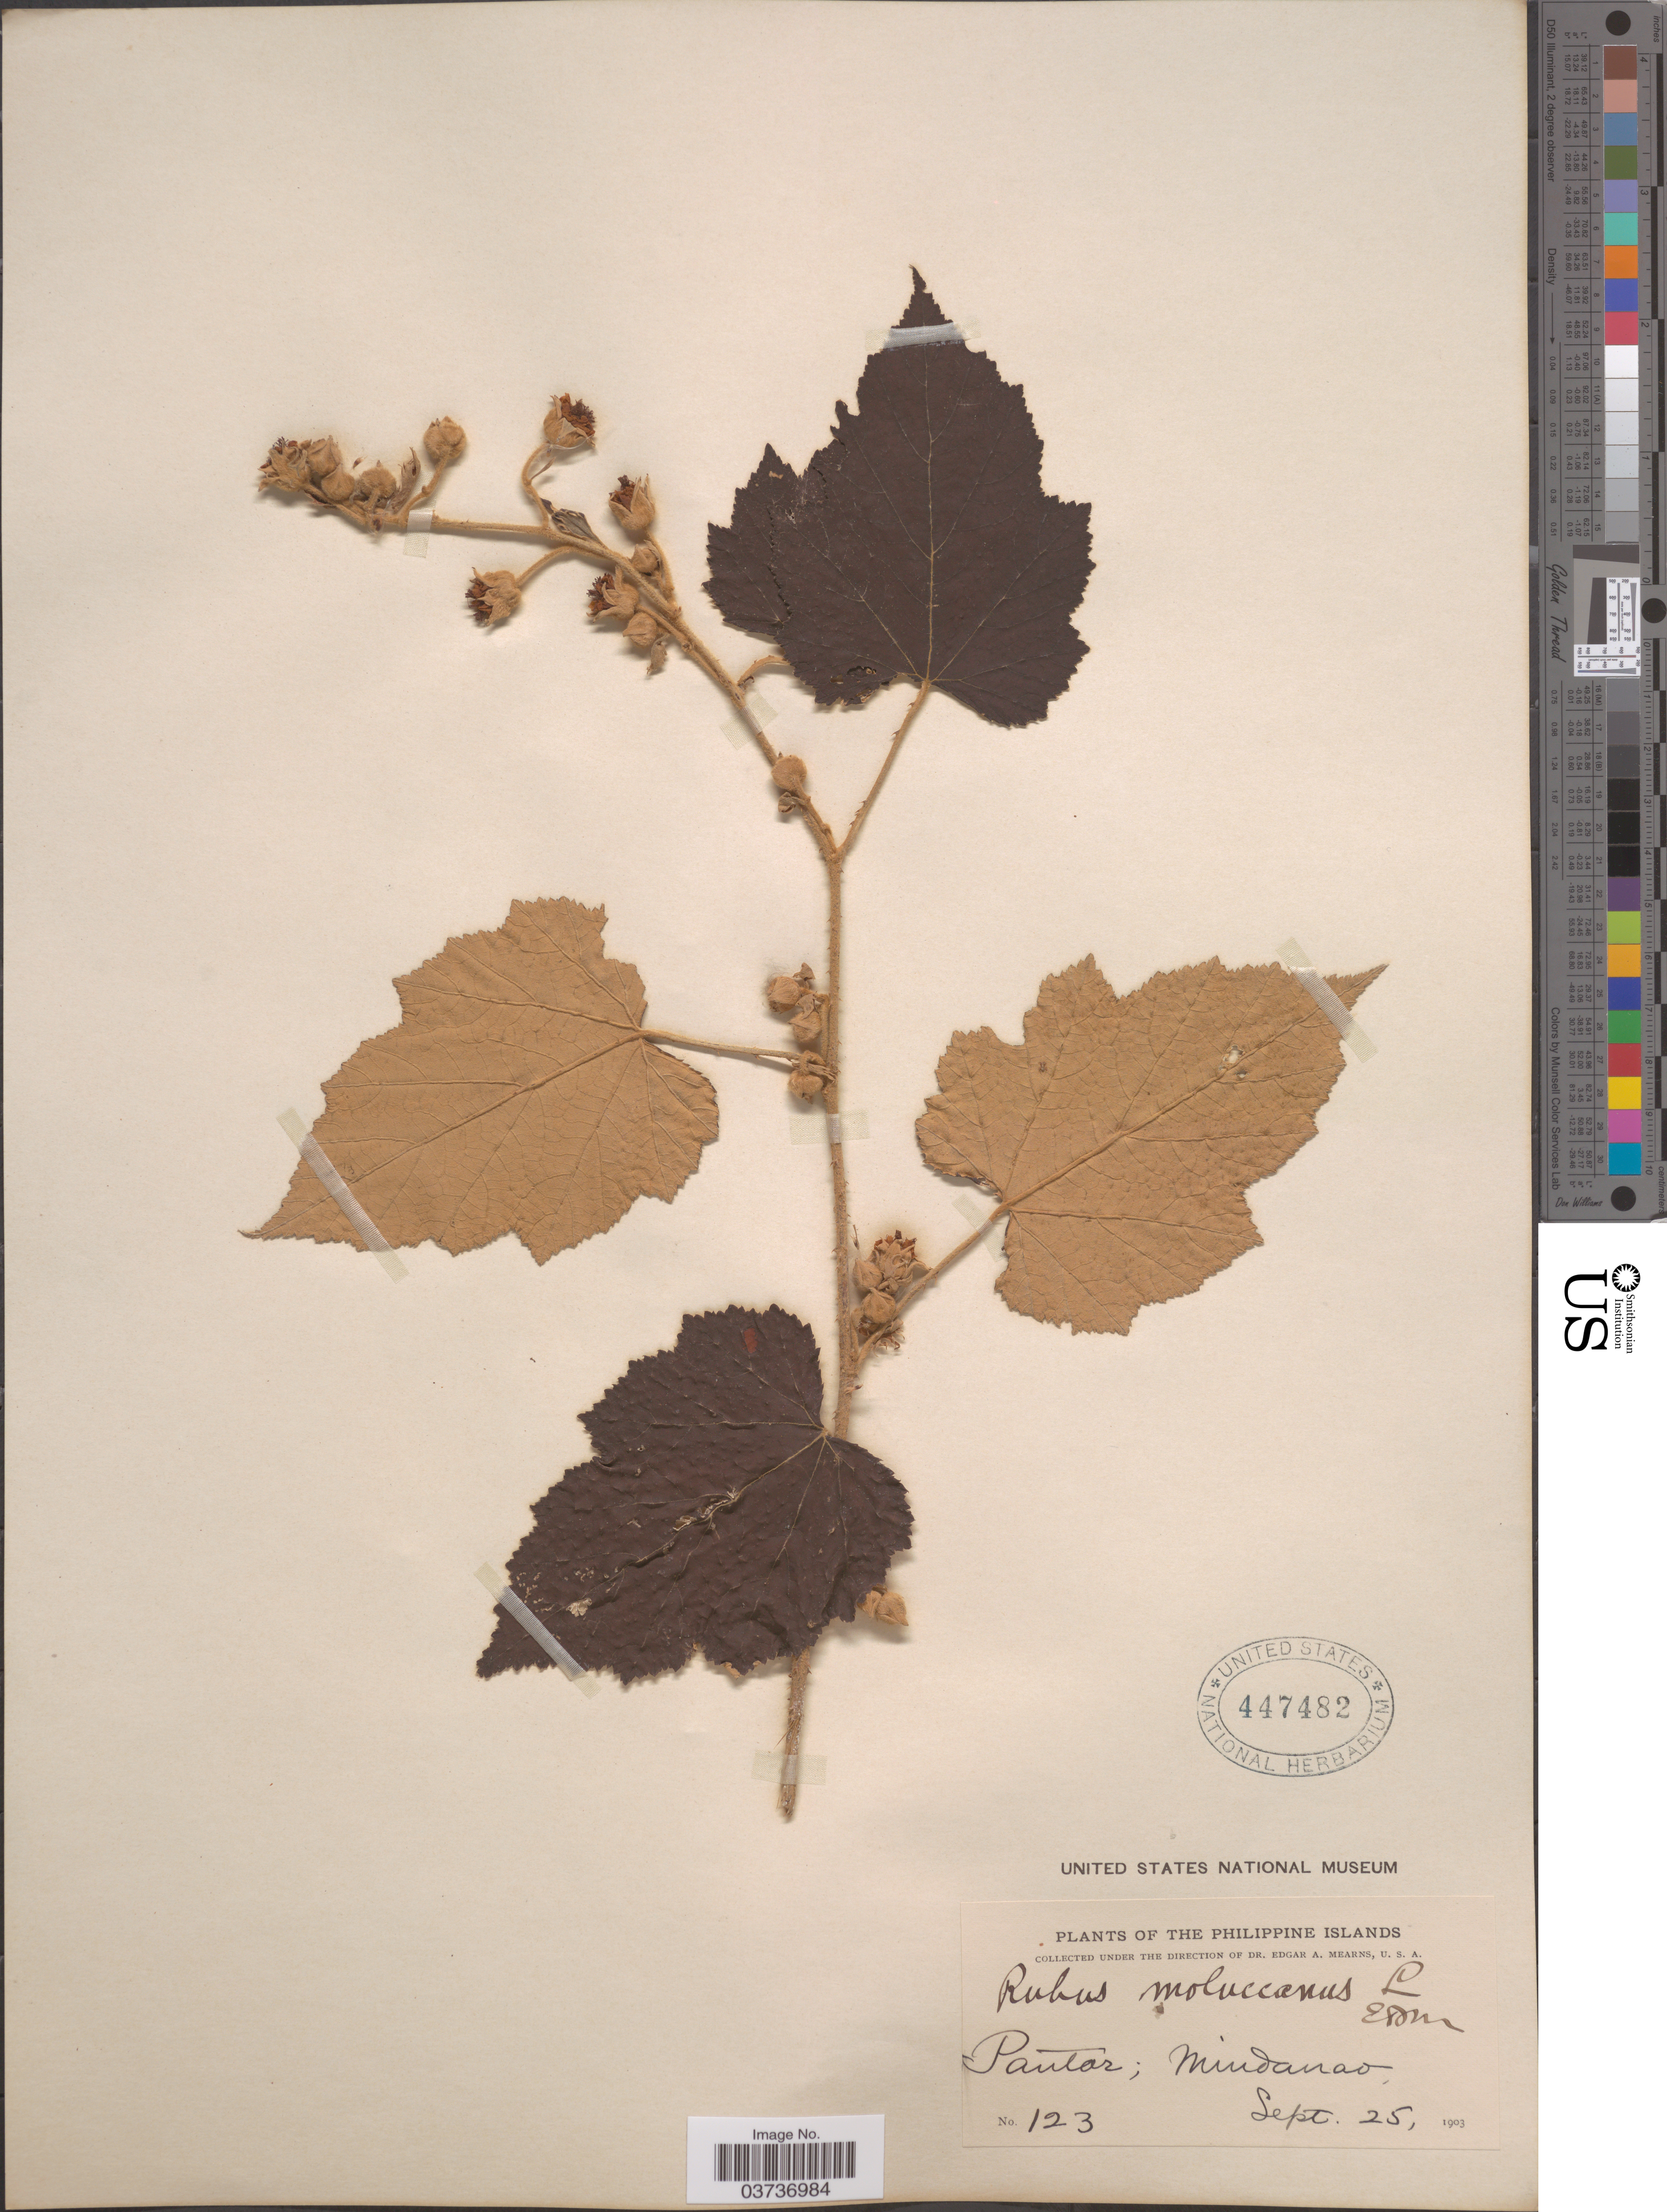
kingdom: Plantae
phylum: Tracheophyta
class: Magnoliopsida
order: Rosales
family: Rosaceae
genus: Rubus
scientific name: Rubus moluccanus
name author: L.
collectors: E. A. Mearns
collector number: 123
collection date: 1903-09-25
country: Philippines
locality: Pantar; Mindanao.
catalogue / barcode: US 447482